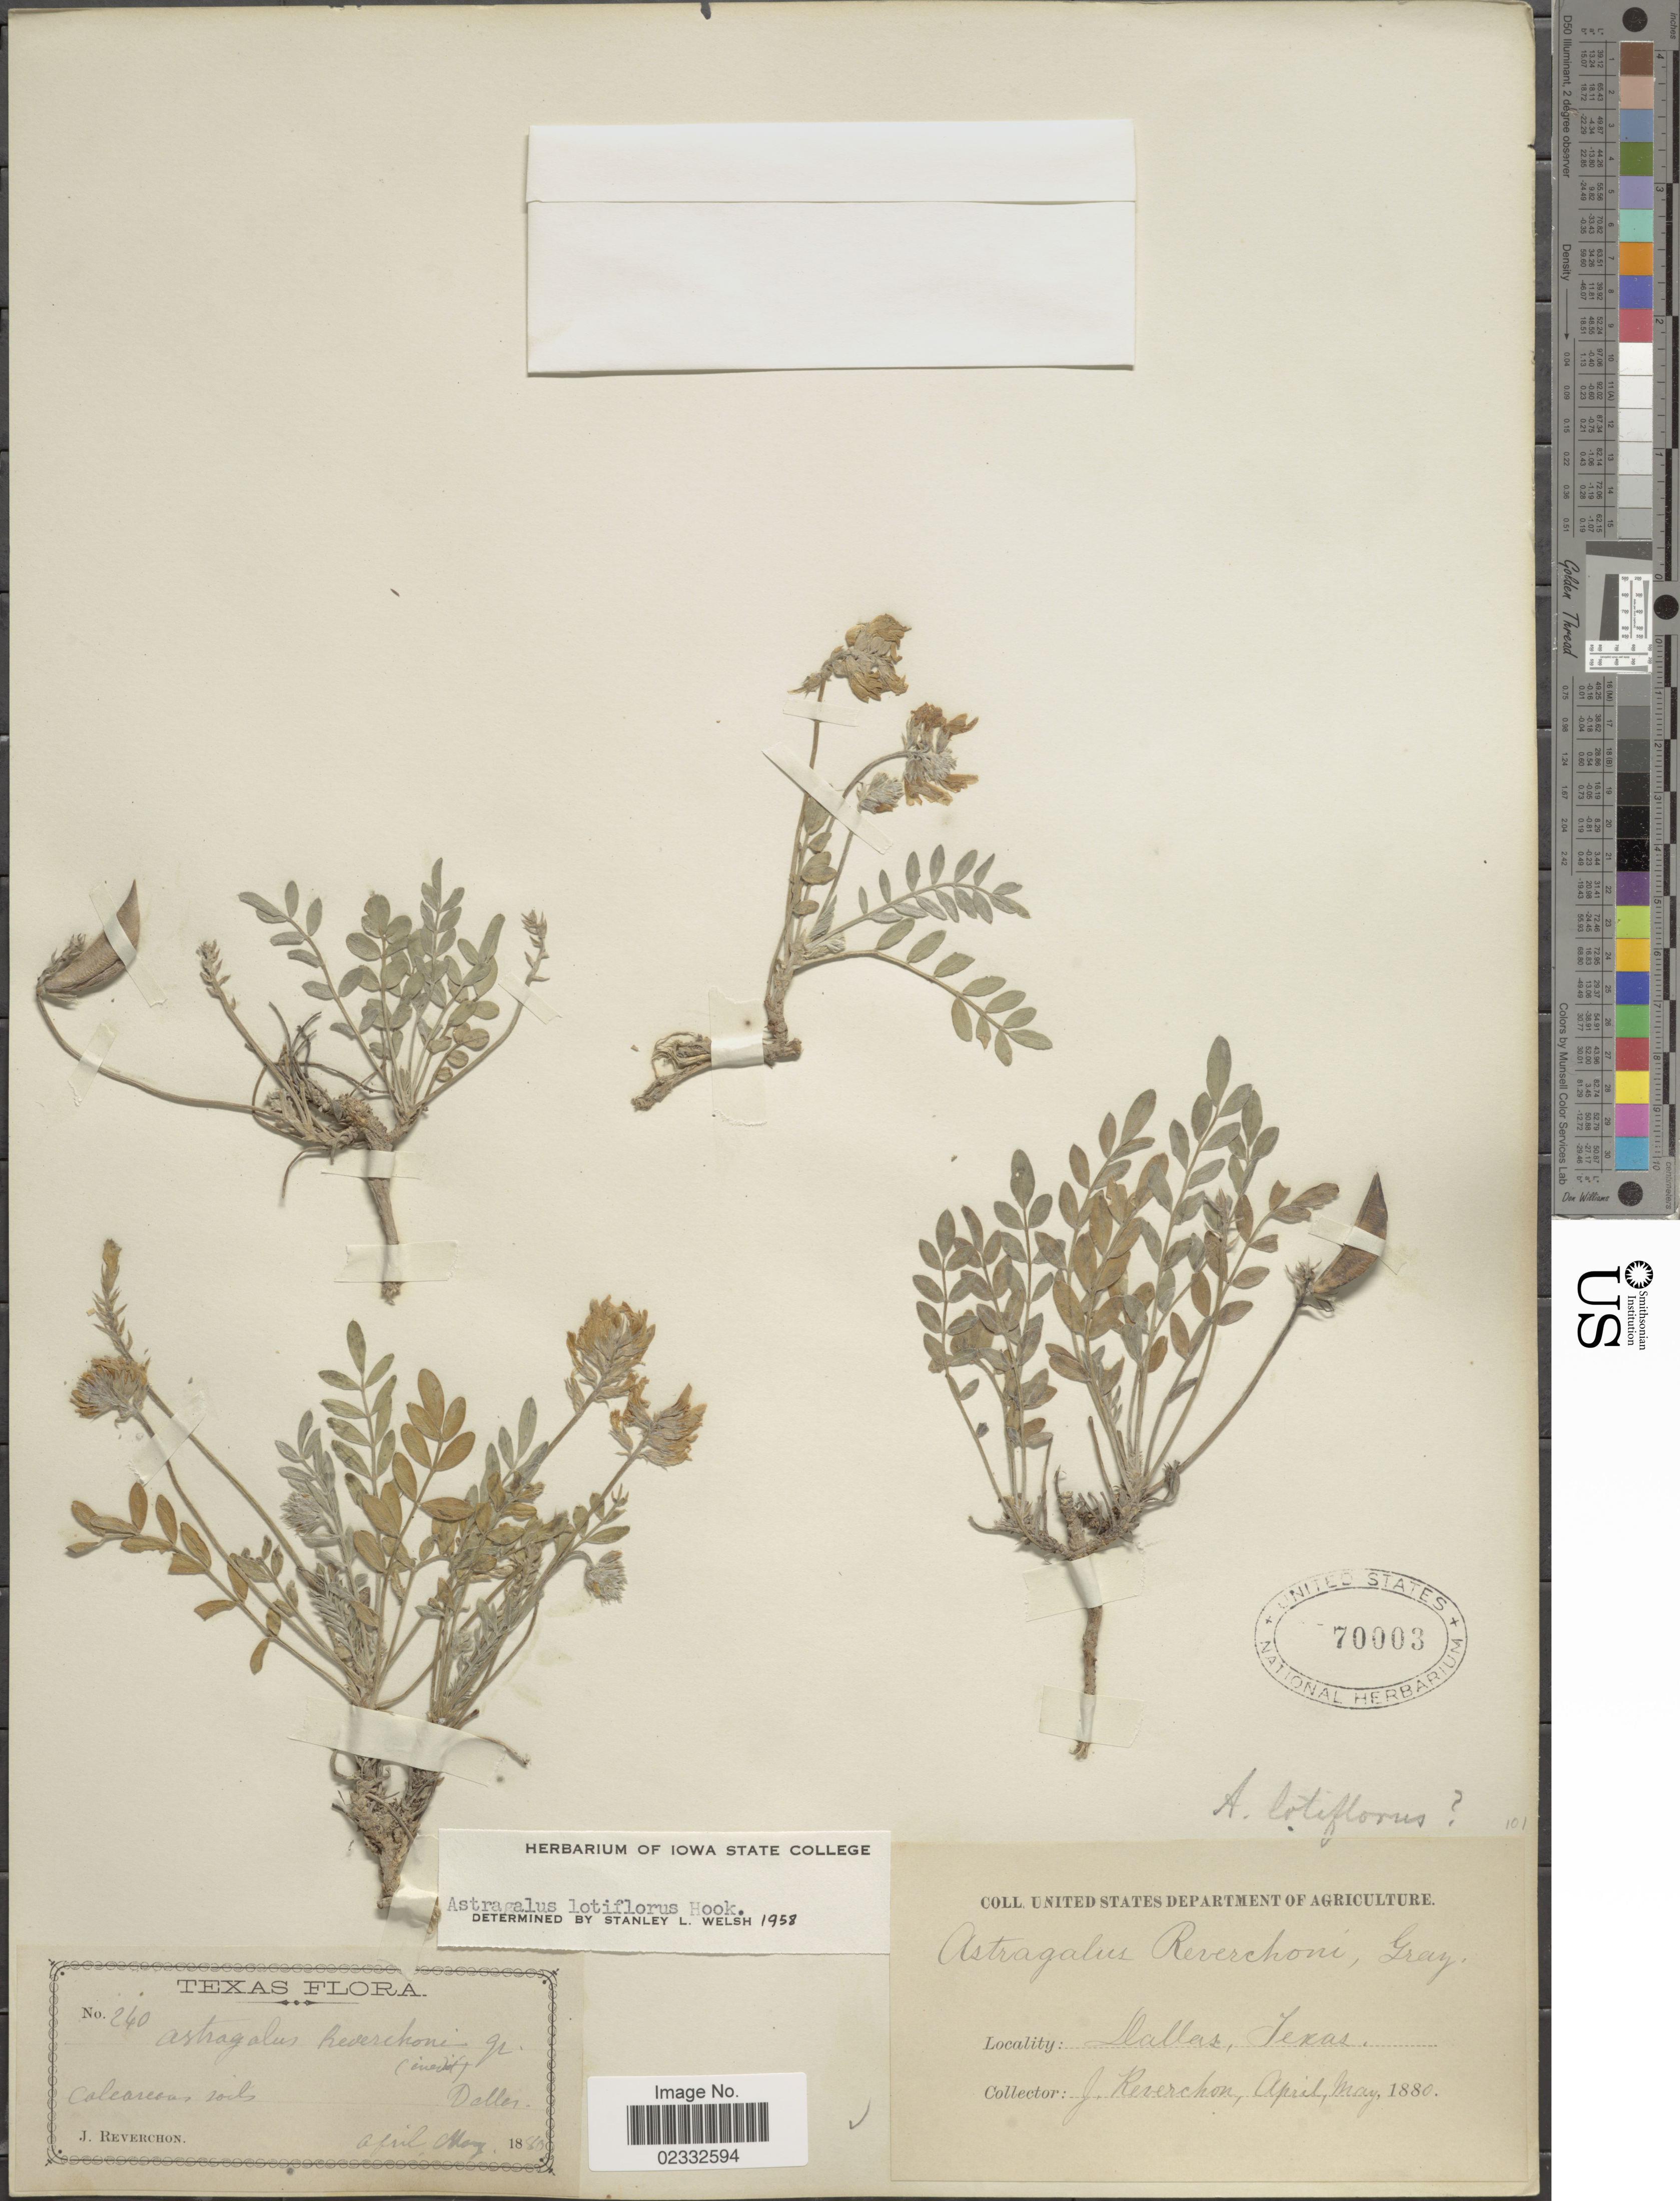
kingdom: Plantae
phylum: Tracheophyta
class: Magnoliopsida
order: Fabales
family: Fabaceae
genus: Astragalus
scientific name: Astragalus lotiflorus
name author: Hook.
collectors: J. Reverchon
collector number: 240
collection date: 1880-04/1880-05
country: United States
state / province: Texas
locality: Dallas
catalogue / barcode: US 70003